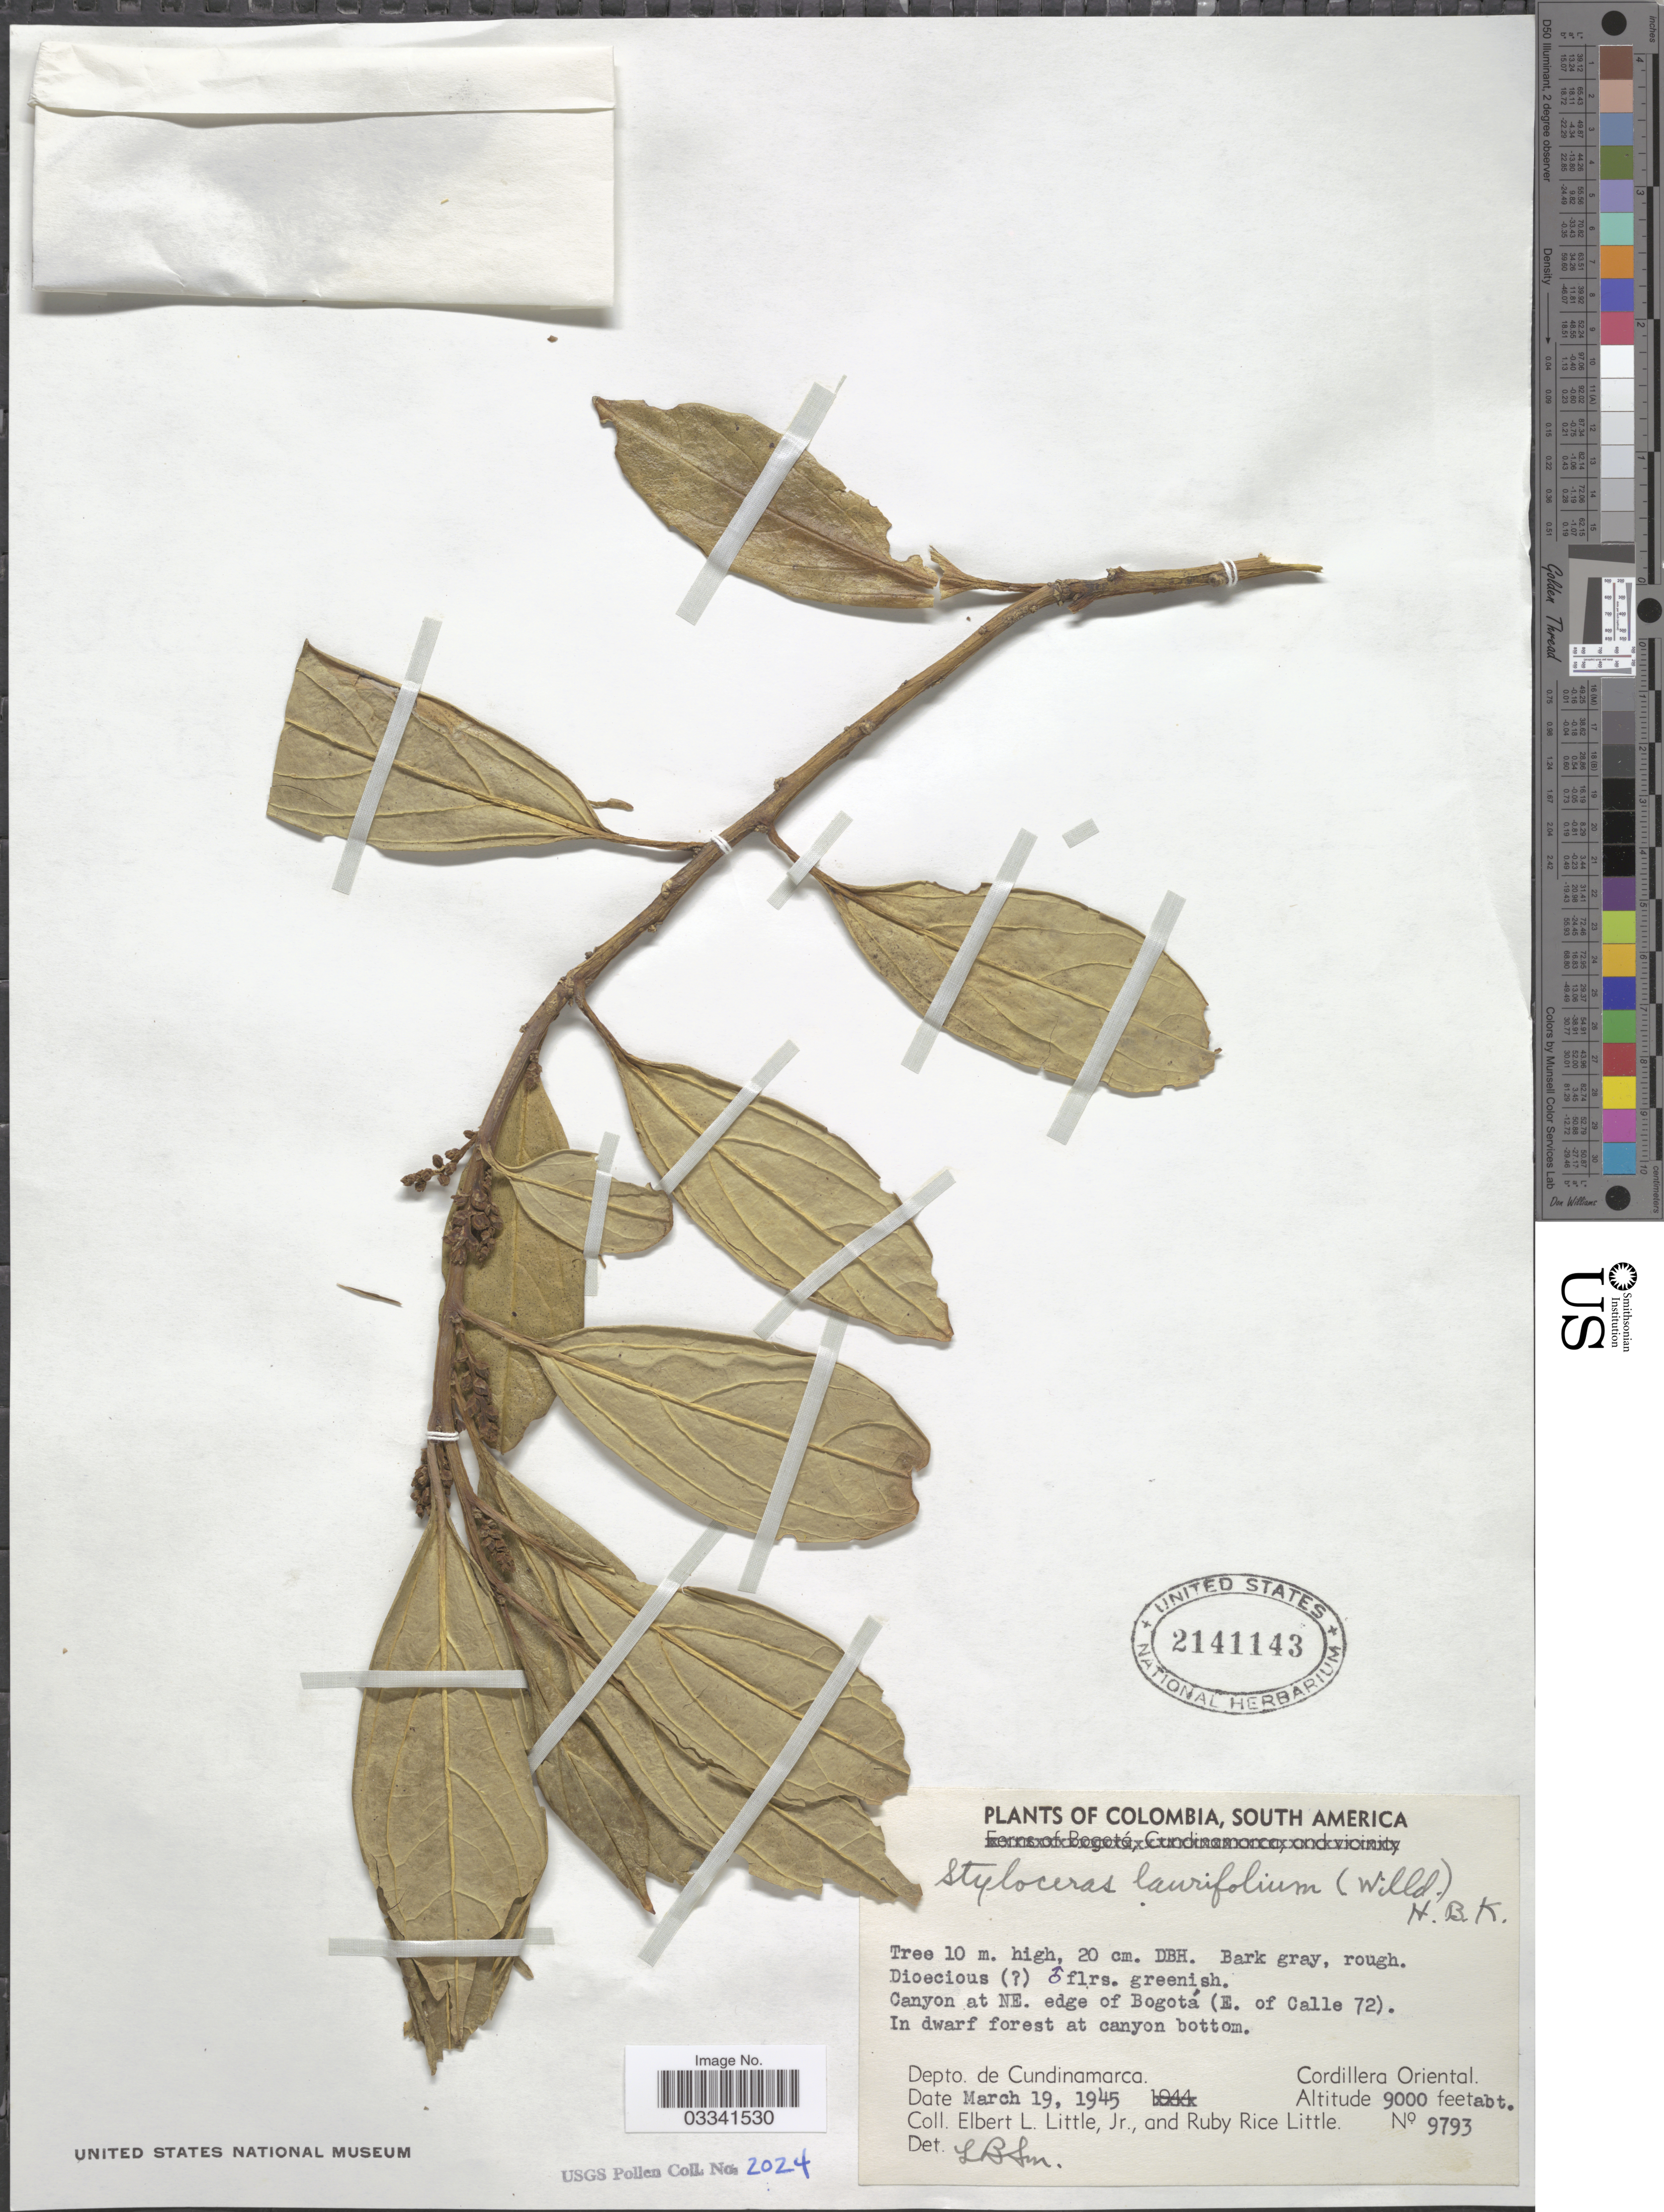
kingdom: Plantae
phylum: Tracheophyta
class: Magnoliopsida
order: Buxales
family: Buxaceae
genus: Styloceras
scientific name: Styloceras laurifolium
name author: (Willd.) Kunth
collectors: E. L. Little & R. R. Little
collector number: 9793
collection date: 1945-03-19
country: Colombia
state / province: Cundinamarca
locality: Canyon at NE. edge of Bogotá (E. of Calle 72). Depto. de Cundinamarca. Cordillera Oriental.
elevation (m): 2743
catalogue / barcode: US 2141143